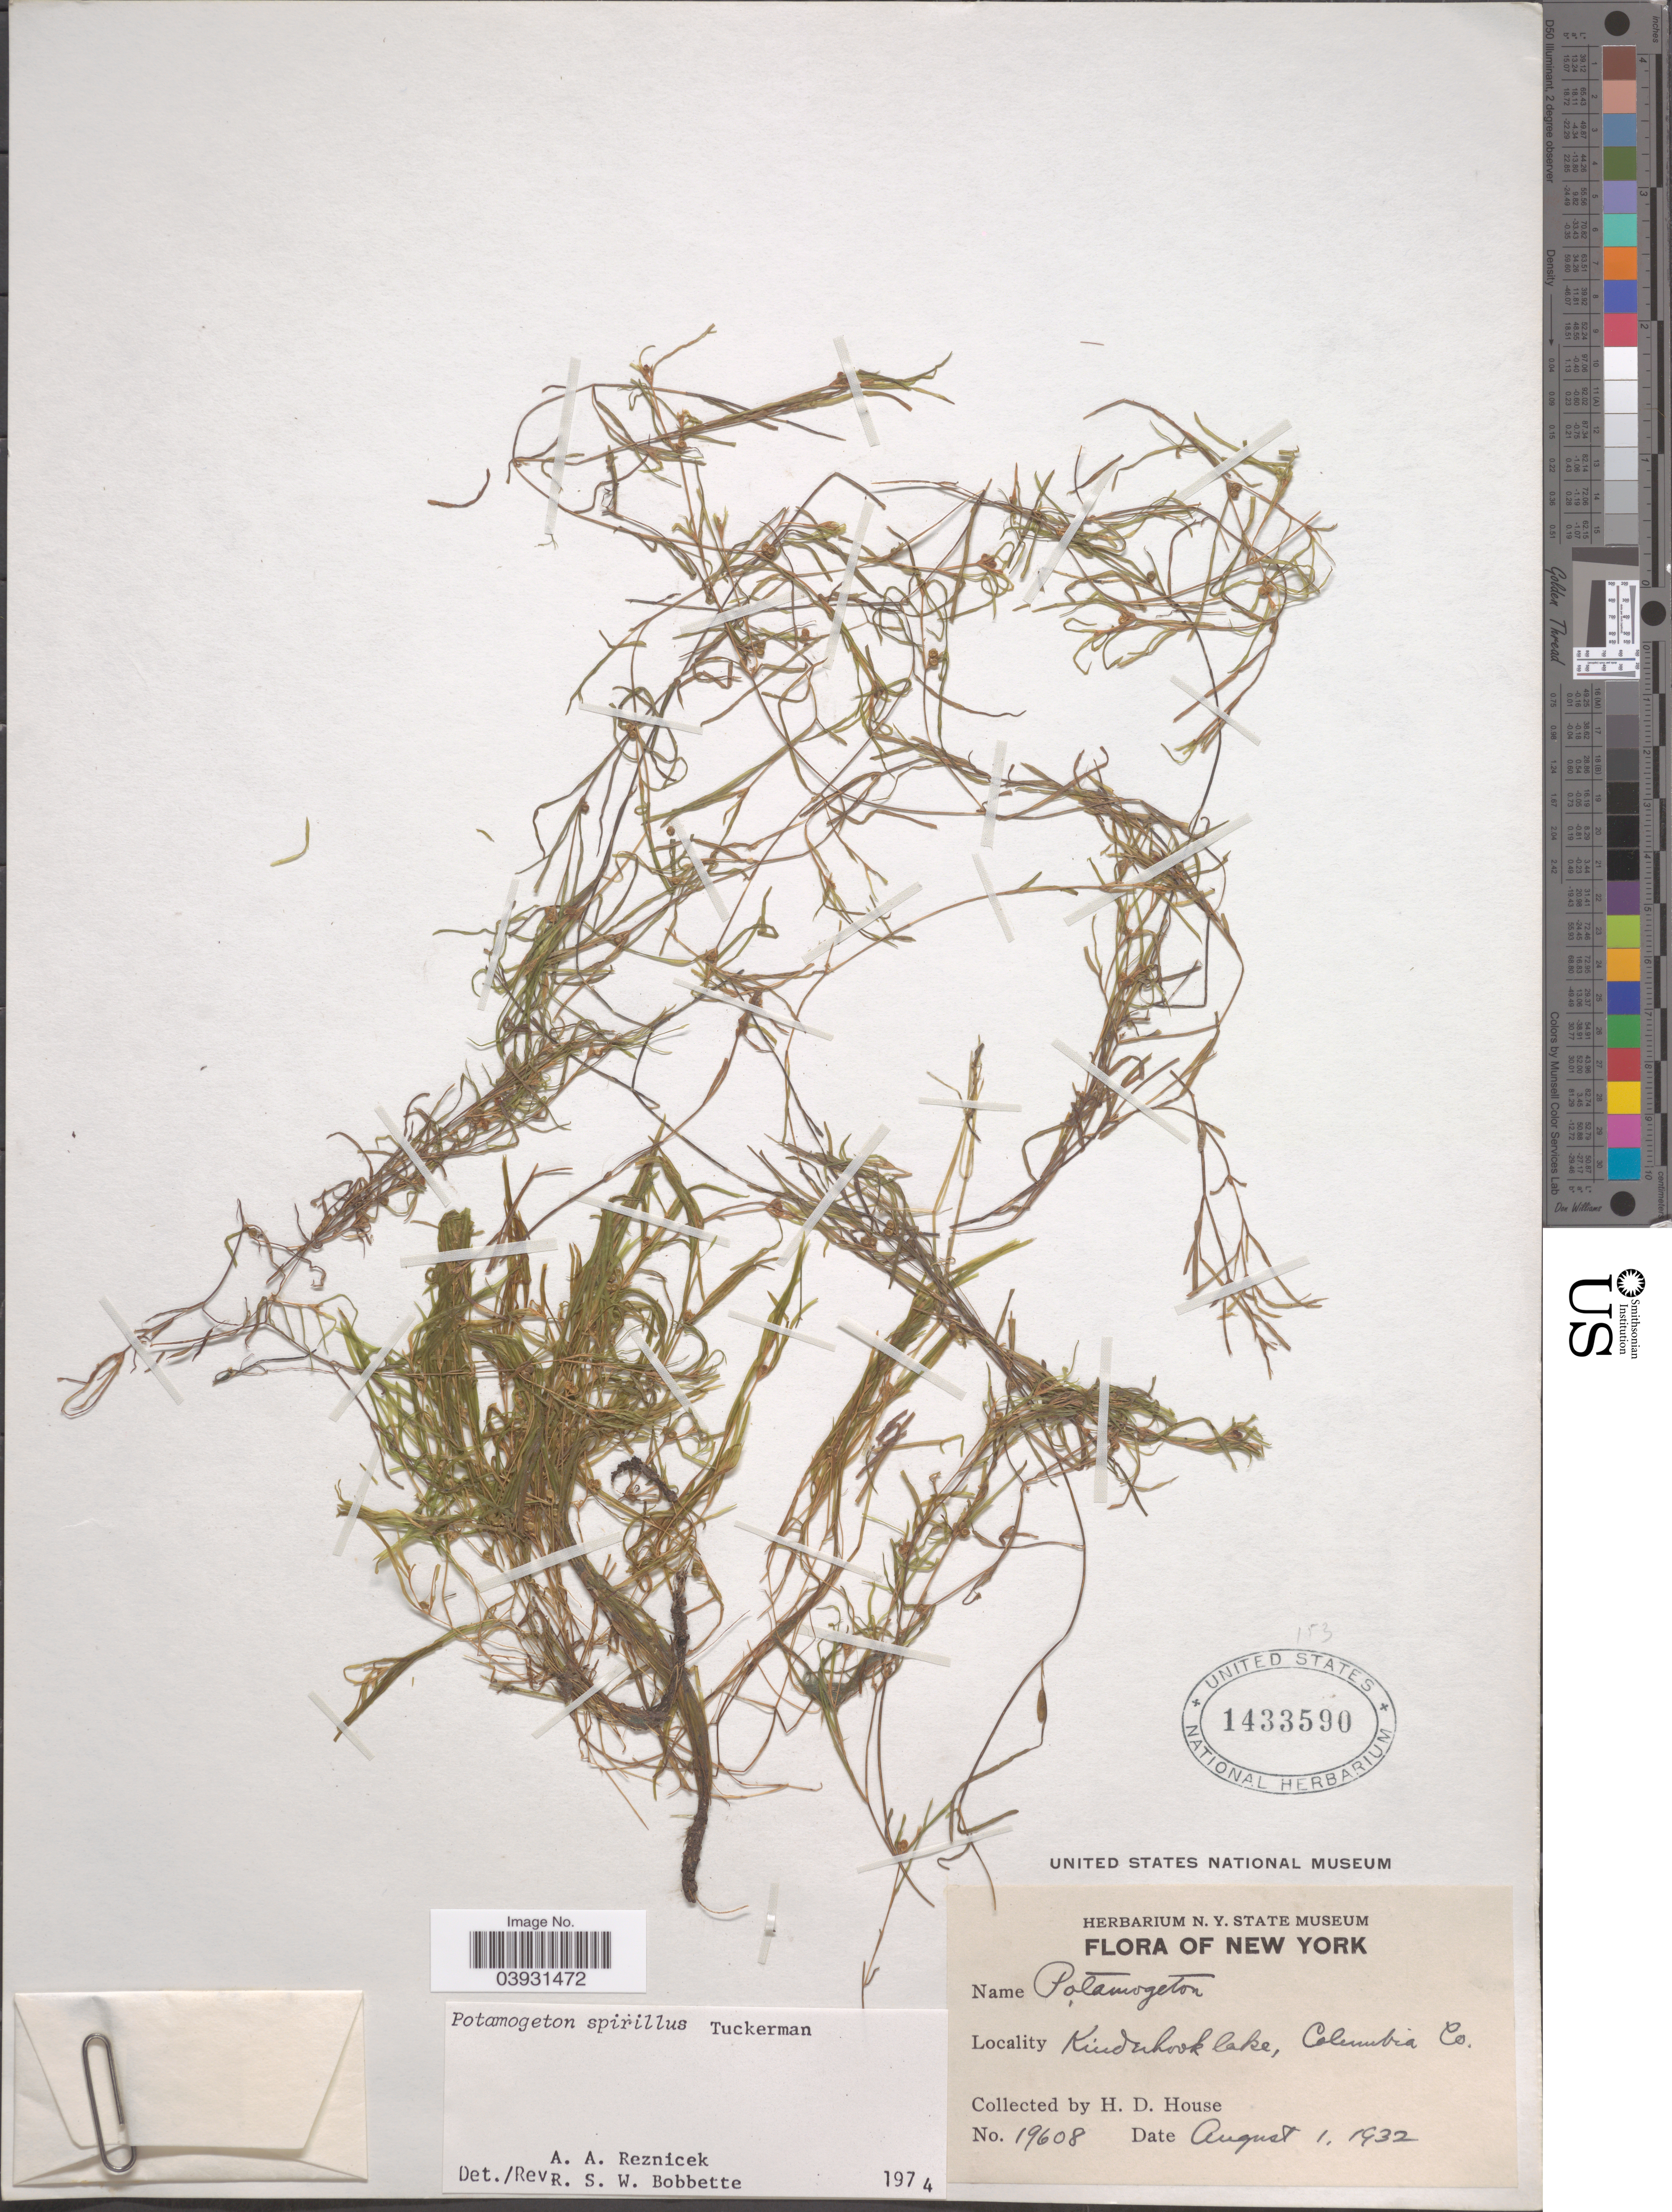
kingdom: Plantae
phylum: Tracheophyta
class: Liliopsida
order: Alismatales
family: Potamogetonaceae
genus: Potamogeton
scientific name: Potamogeton spirillus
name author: Tuck.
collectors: H. D. House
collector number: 19608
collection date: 1932-08-01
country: United States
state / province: New York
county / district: Columbia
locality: Kinderhook lake, Columbia Co.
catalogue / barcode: US 1433590